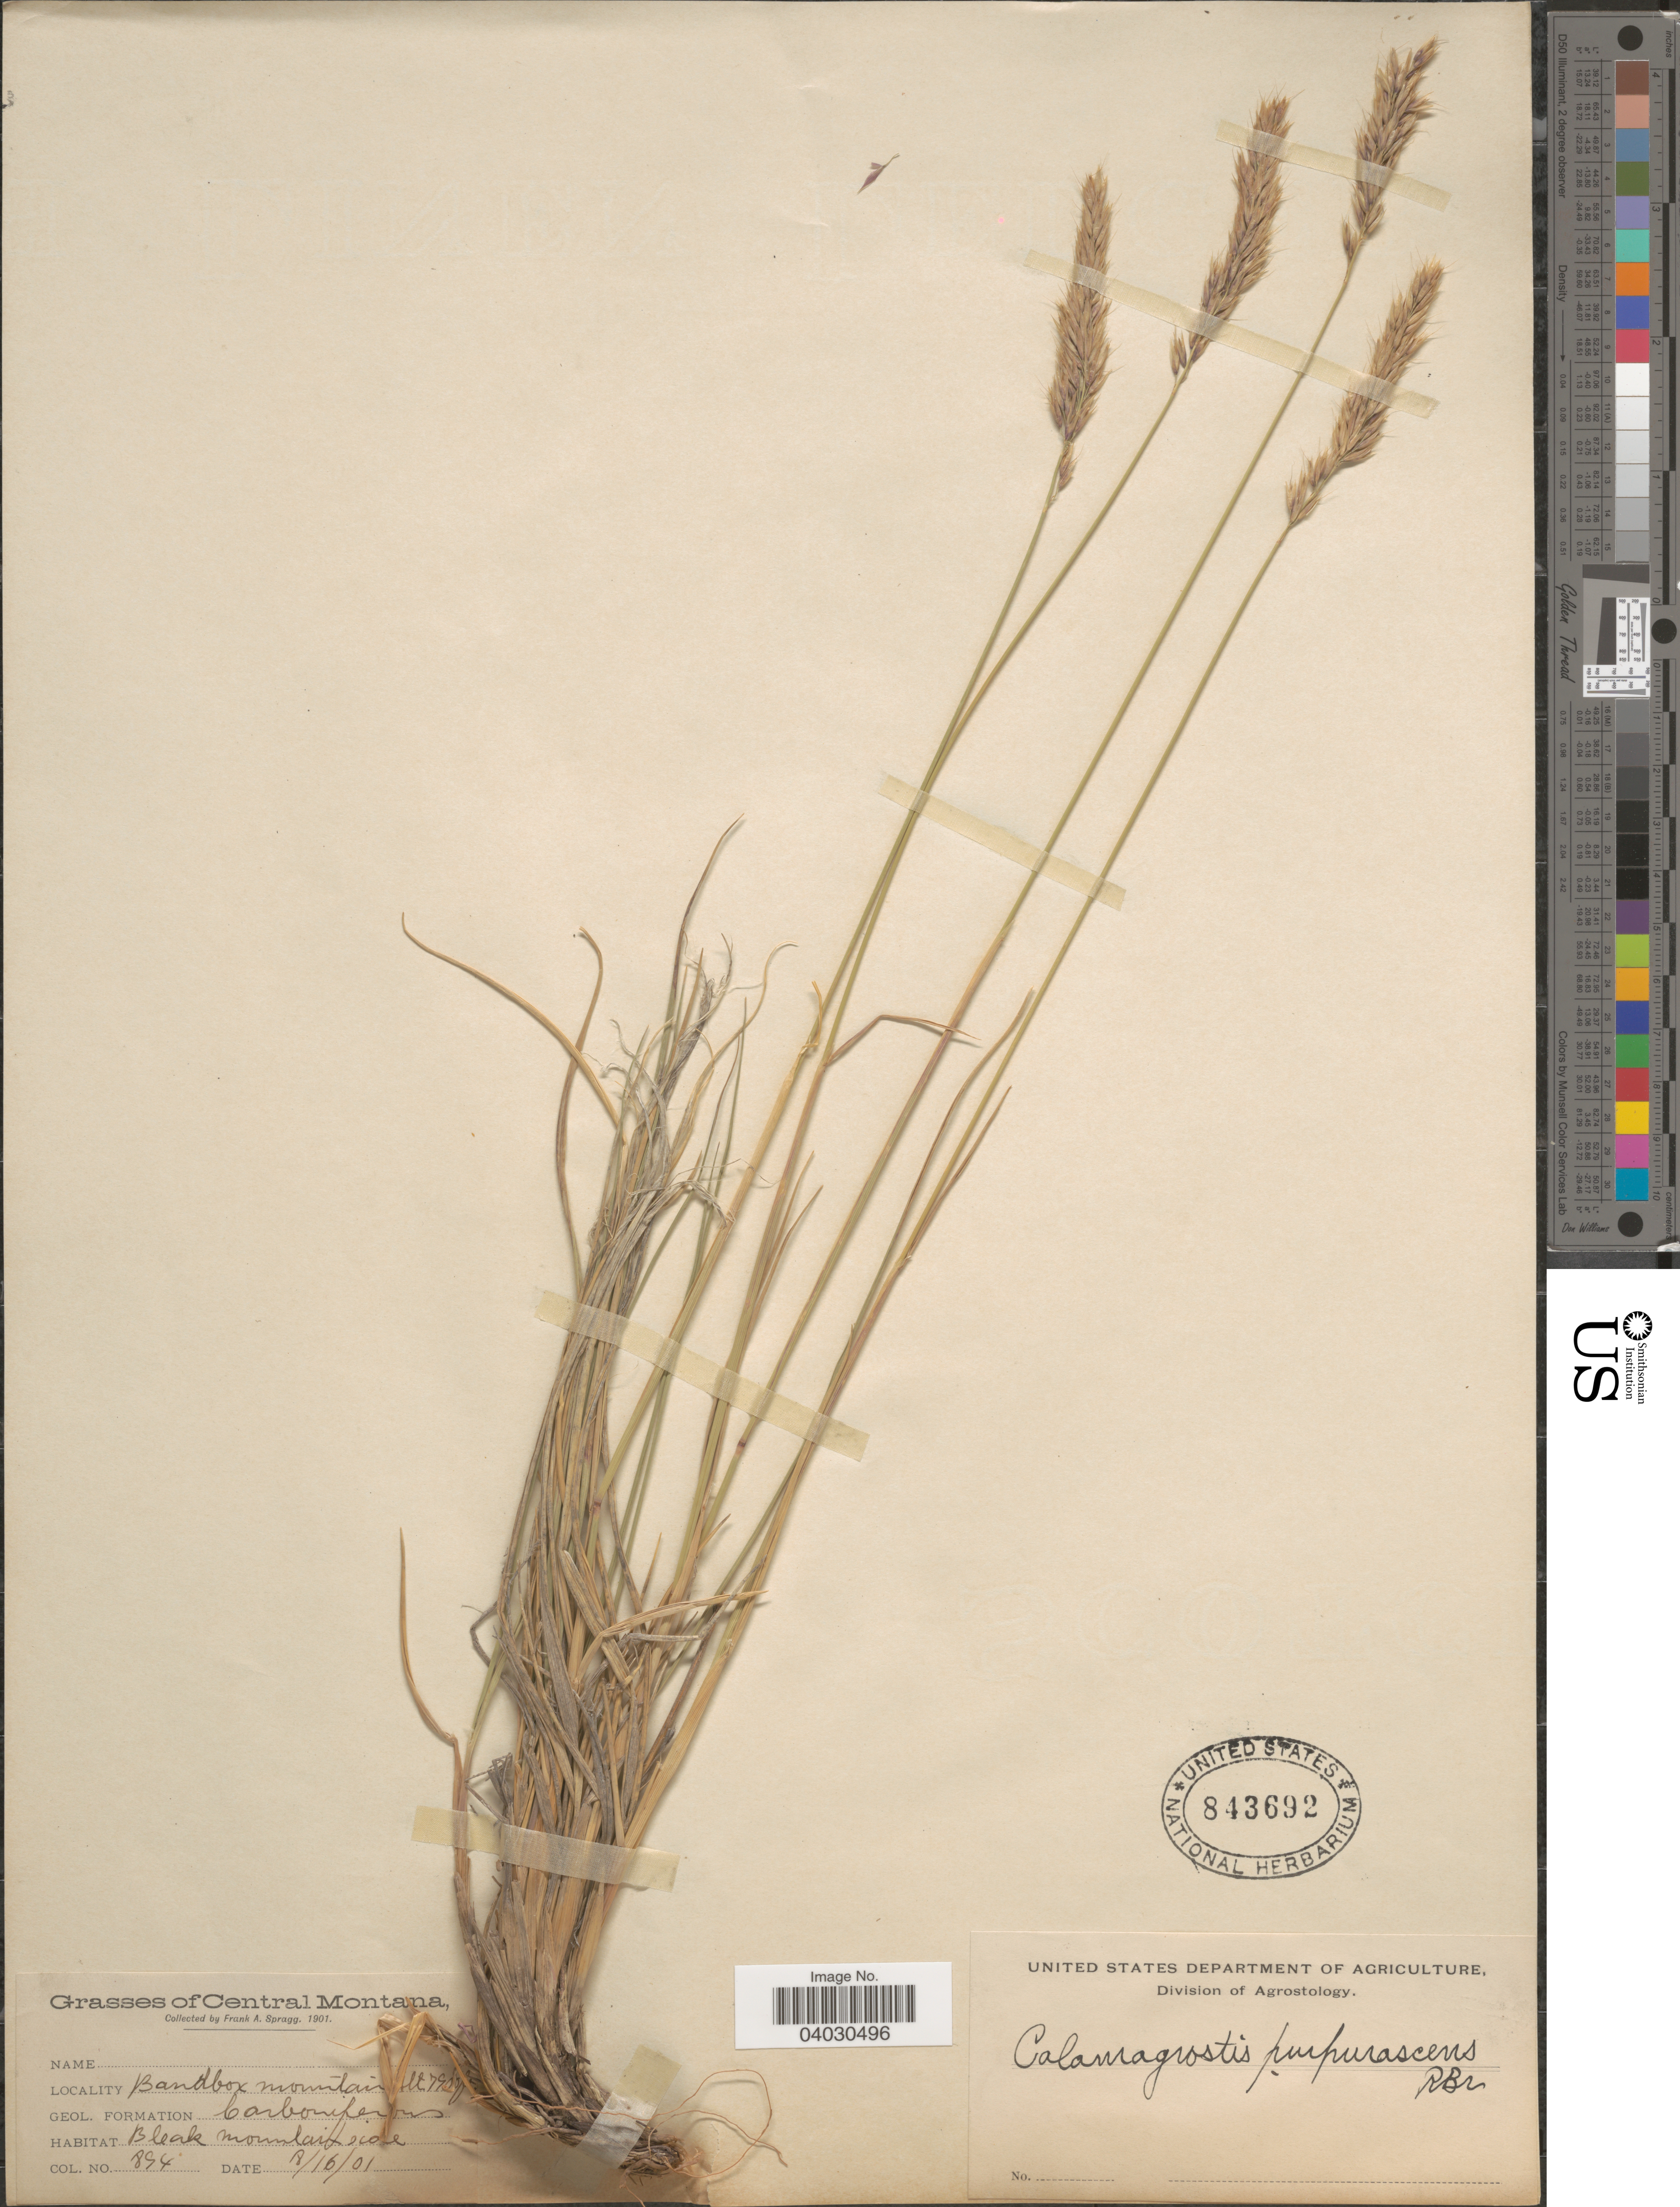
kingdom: Plantae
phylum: Tracheophyta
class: Liliopsida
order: Poales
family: Poaceae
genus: Calamagrostis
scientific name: Calamagrostis purpurascens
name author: R. Br.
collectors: F. Spragg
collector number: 894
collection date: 1901-08-16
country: United States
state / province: Montana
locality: Central Montana. Bandbox mountain. Geol. Formation. Carboneferous. Bleak mountain zone.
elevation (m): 2408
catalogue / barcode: US 843692